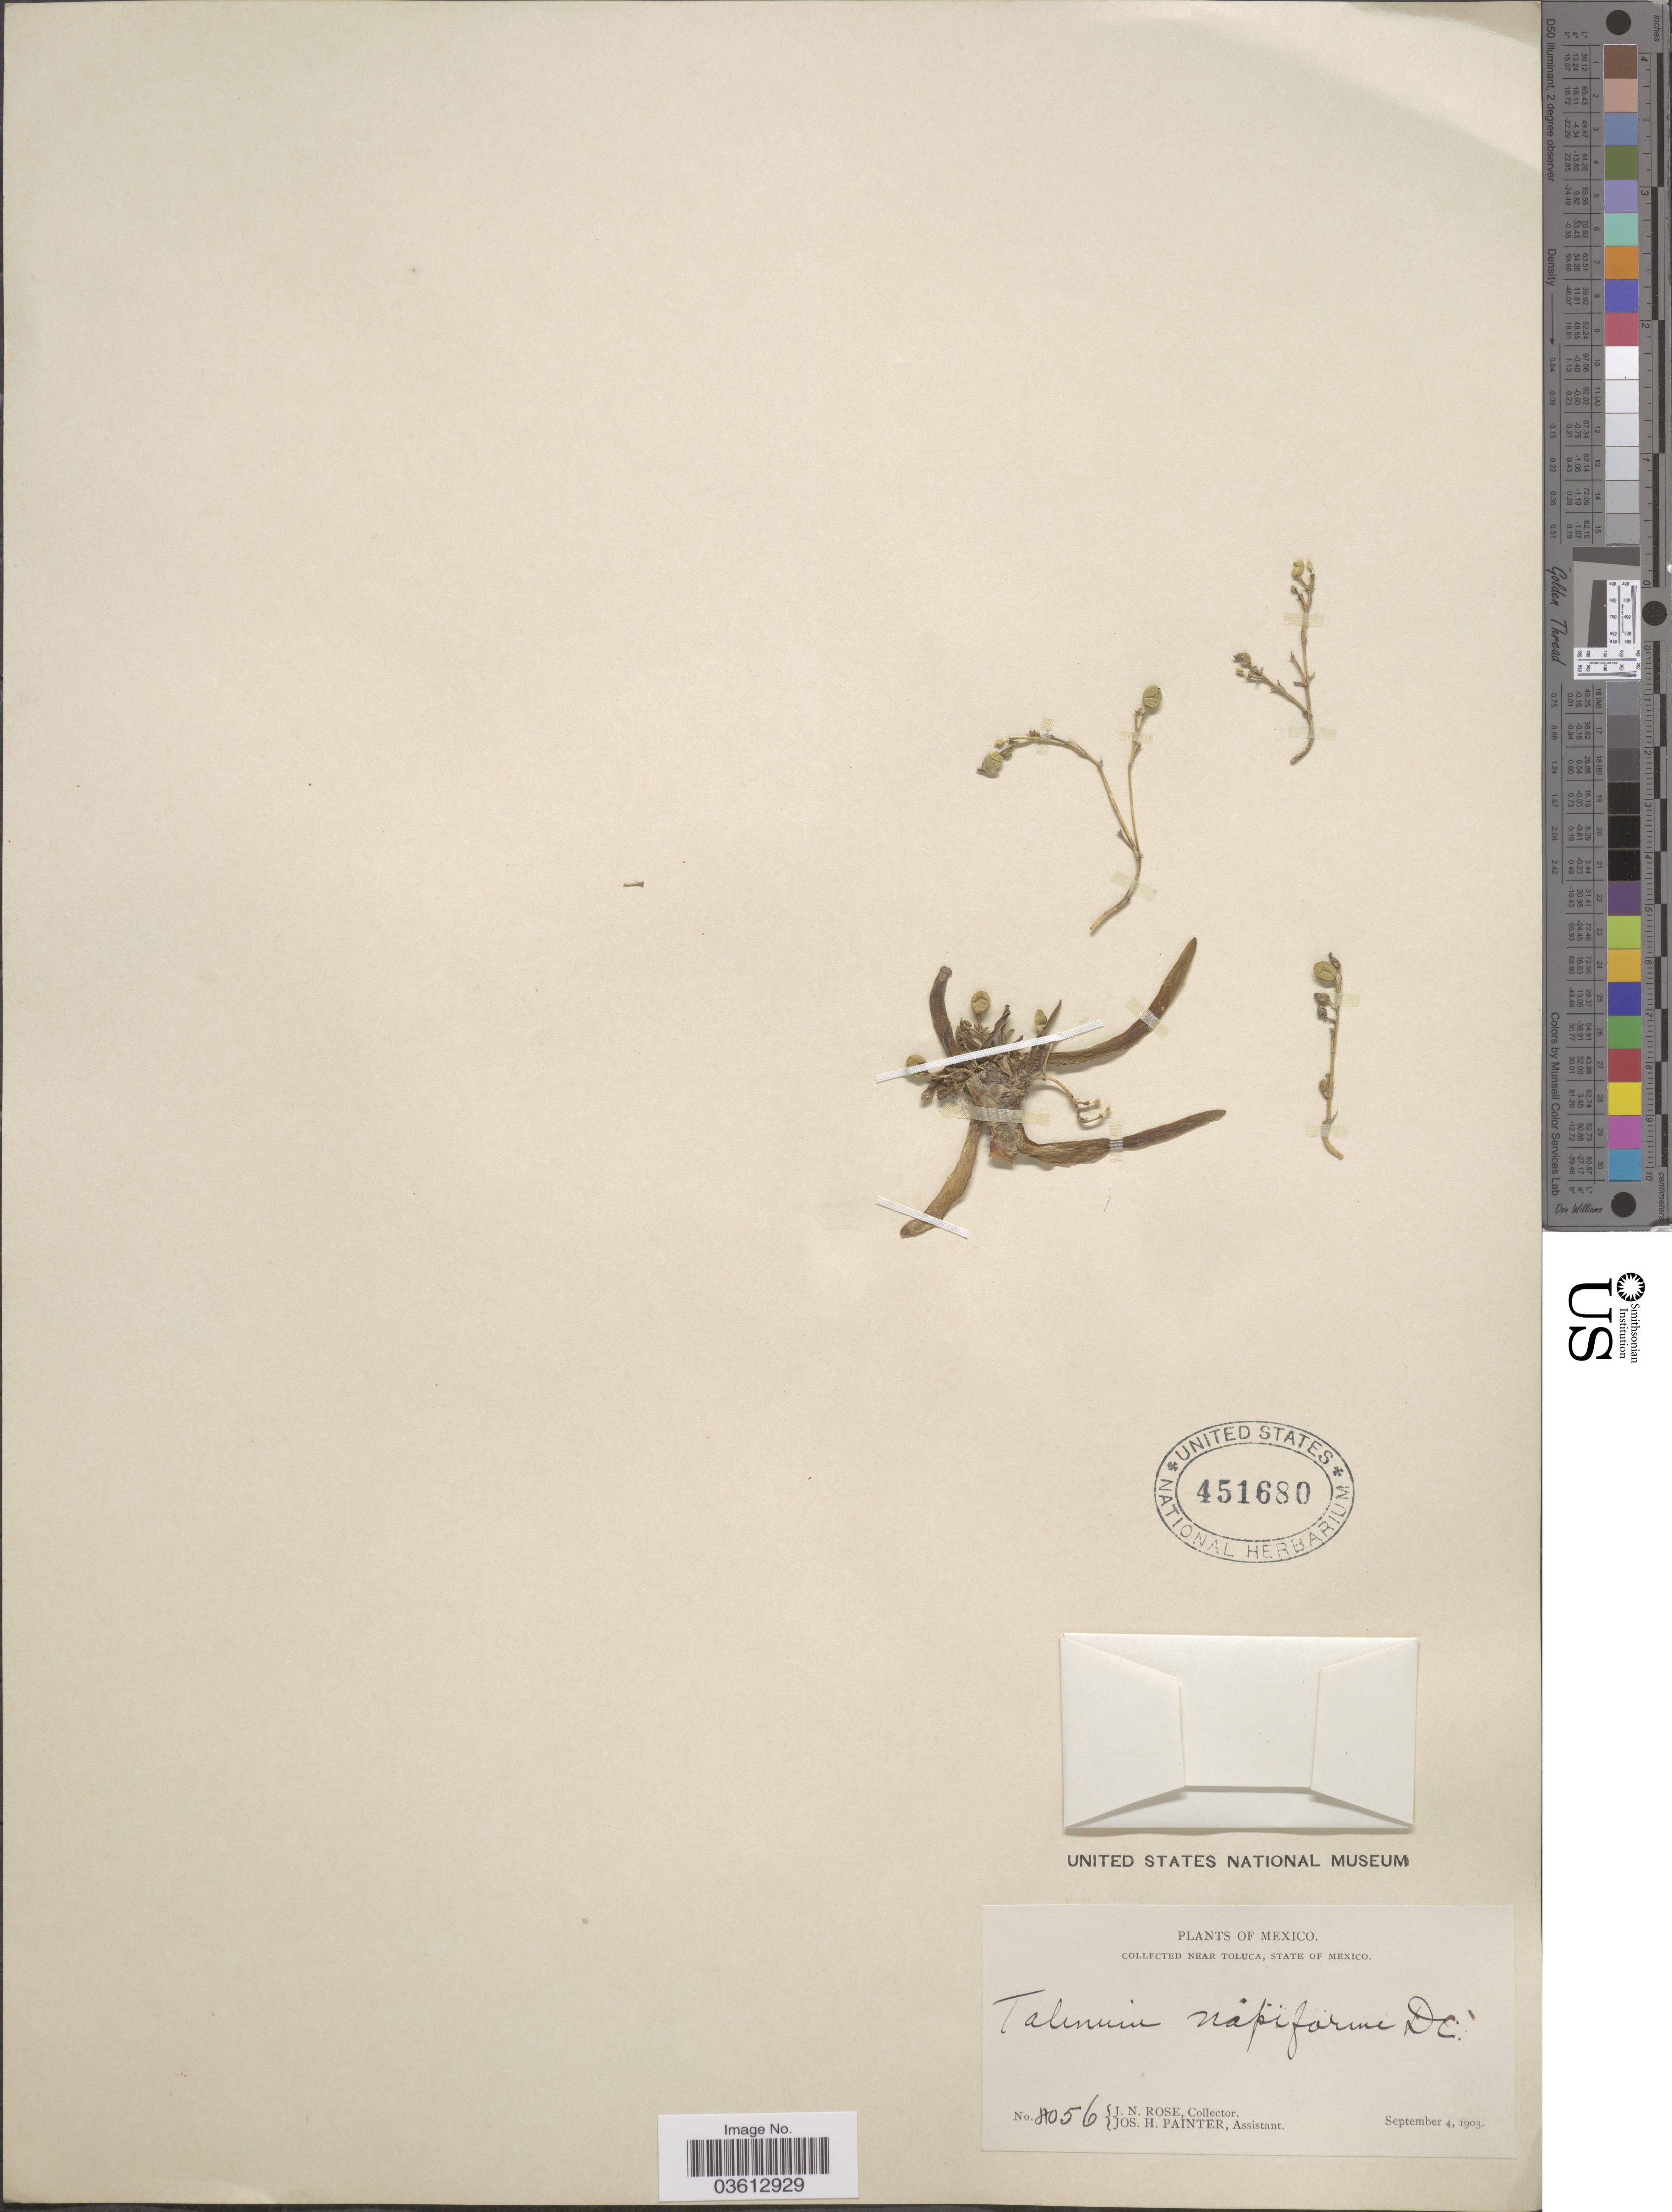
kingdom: Plantae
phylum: Tracheophyta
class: Magnoliopsida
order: Caryophyllales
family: Talinaceae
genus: Talinum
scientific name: Talinum napiforme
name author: DC.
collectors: J. N. Rose & J. H. Painter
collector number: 8056*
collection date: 1903-09-04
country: Mexico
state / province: México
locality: Near Toluca.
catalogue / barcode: US 451680